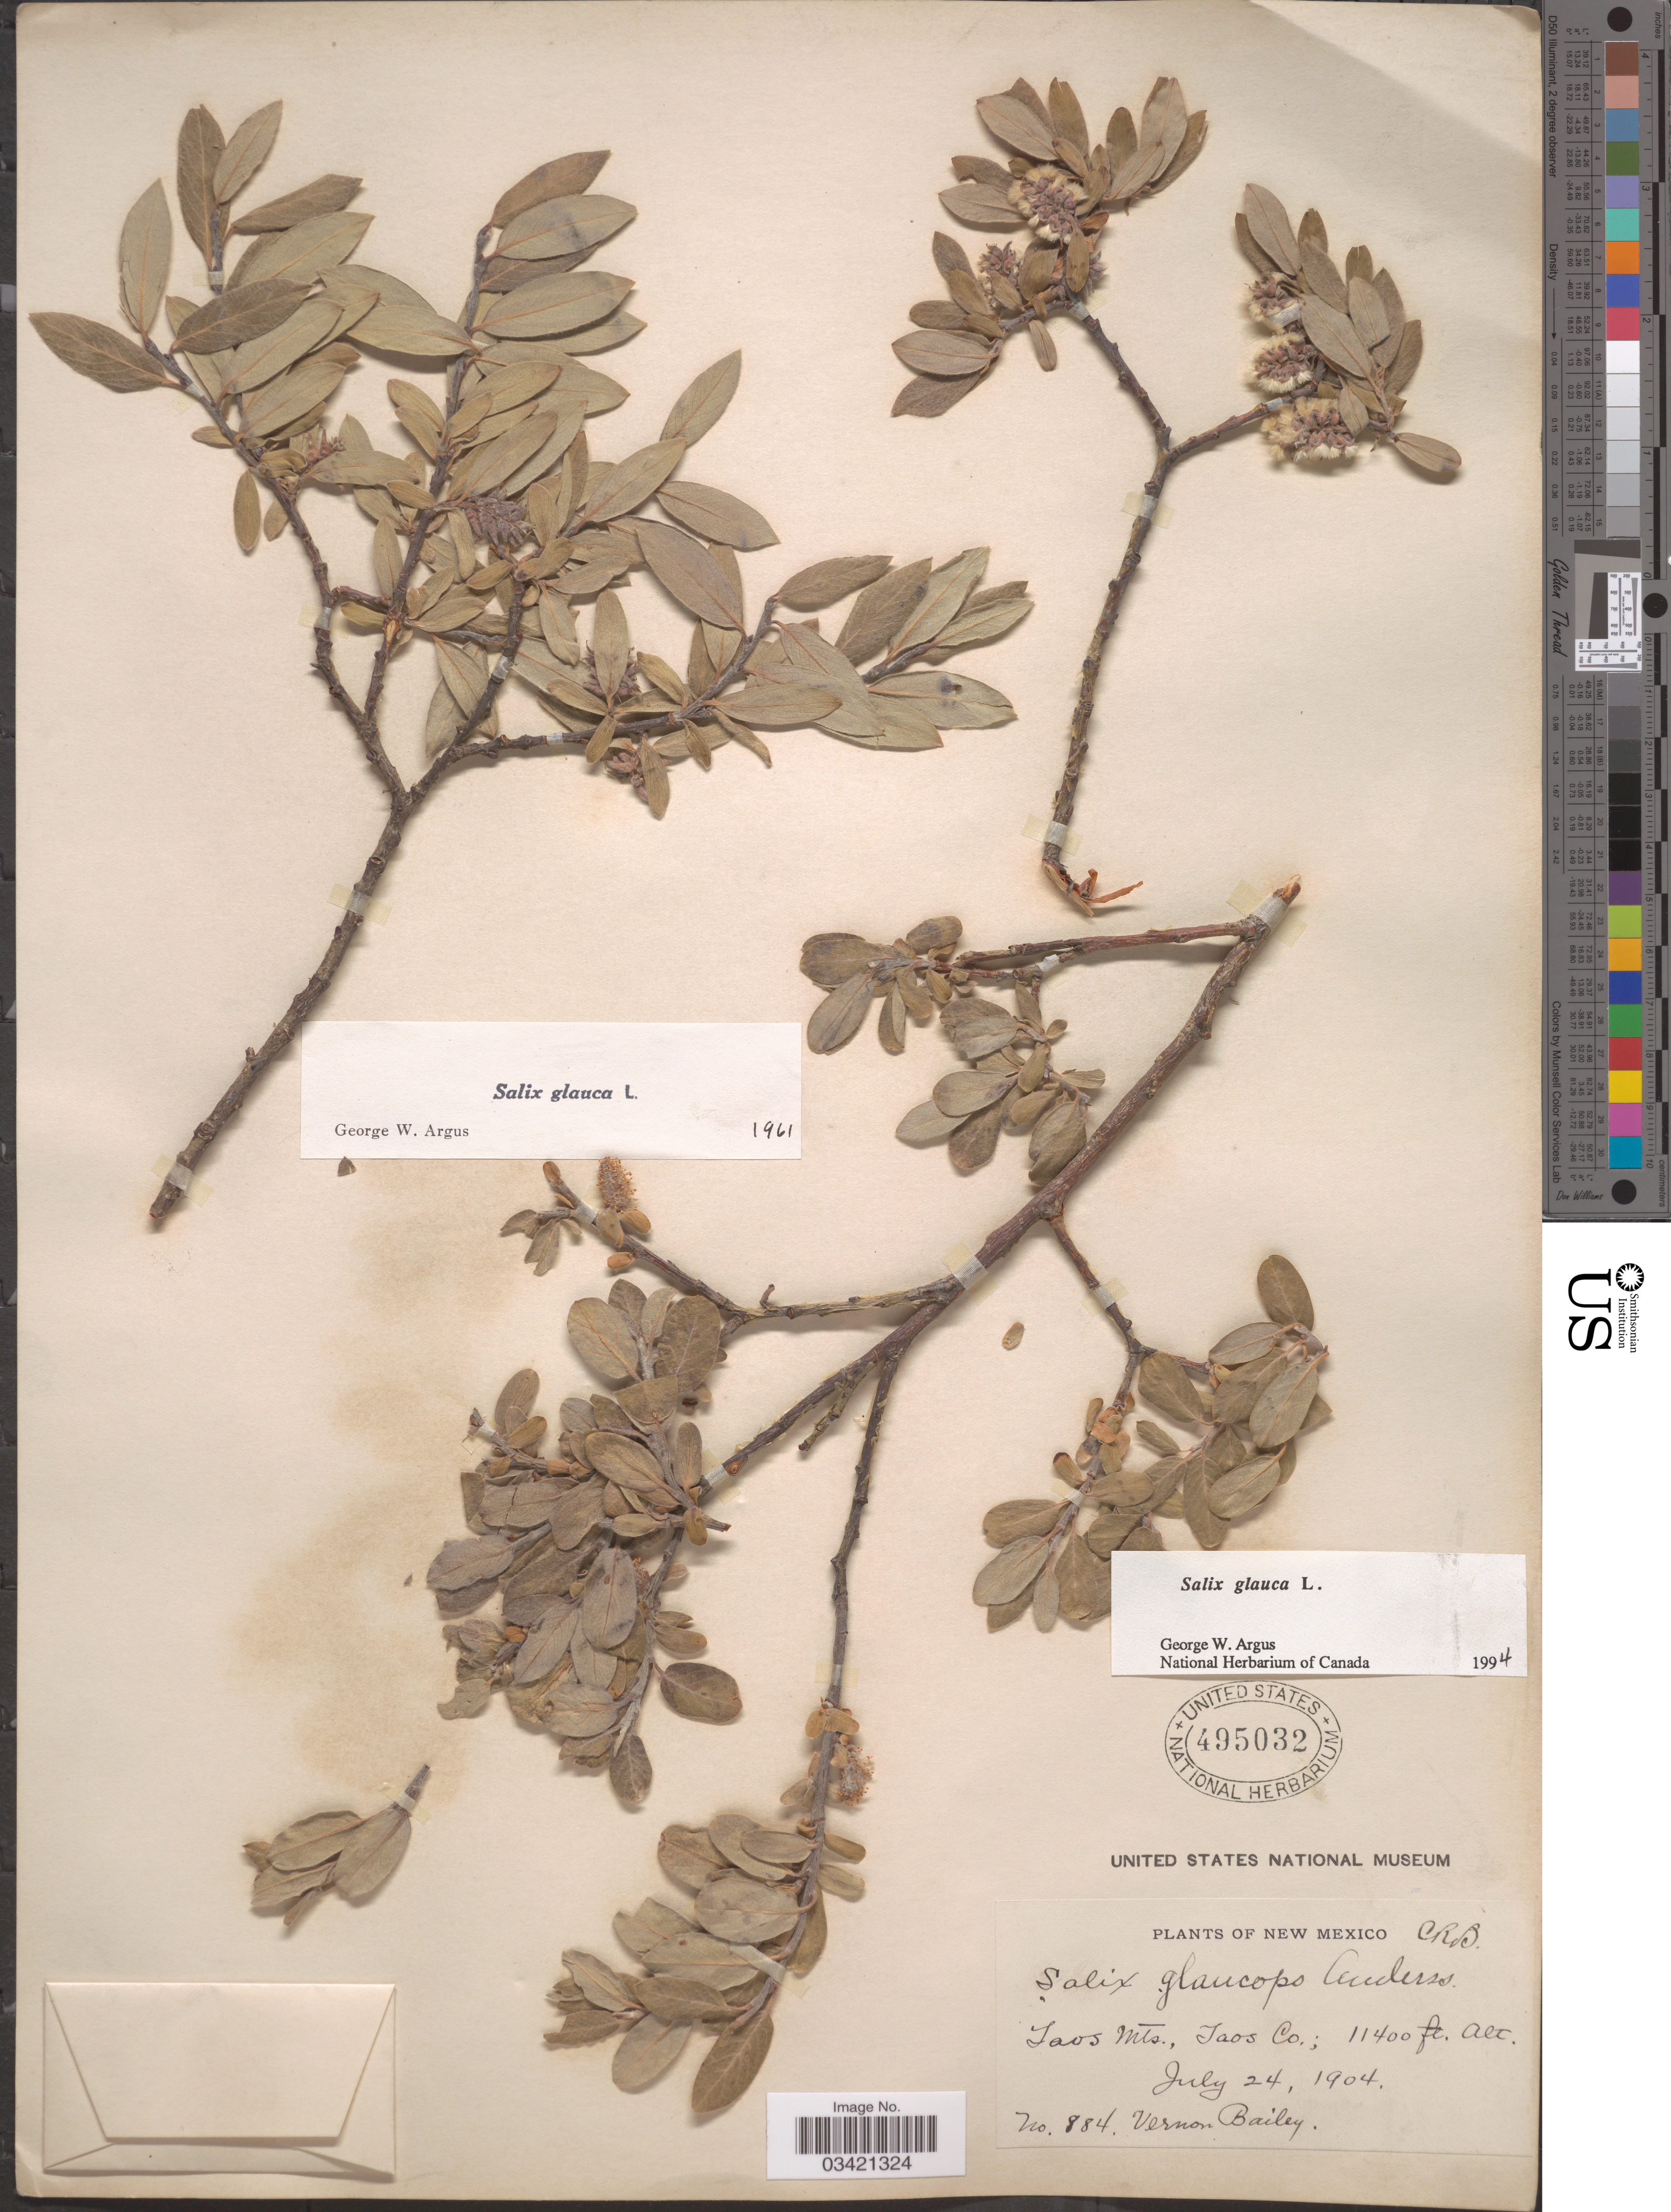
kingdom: Plantae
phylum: Tracheophyta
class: Magnoliopsida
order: Malpighiales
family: Salicaceae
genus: Salix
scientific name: Salix glauca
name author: L.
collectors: V. O. Bailey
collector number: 884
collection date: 1904-07-24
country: United States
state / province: New Mexico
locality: Taos Mts., Taos Co.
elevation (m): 3475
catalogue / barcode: US 495032